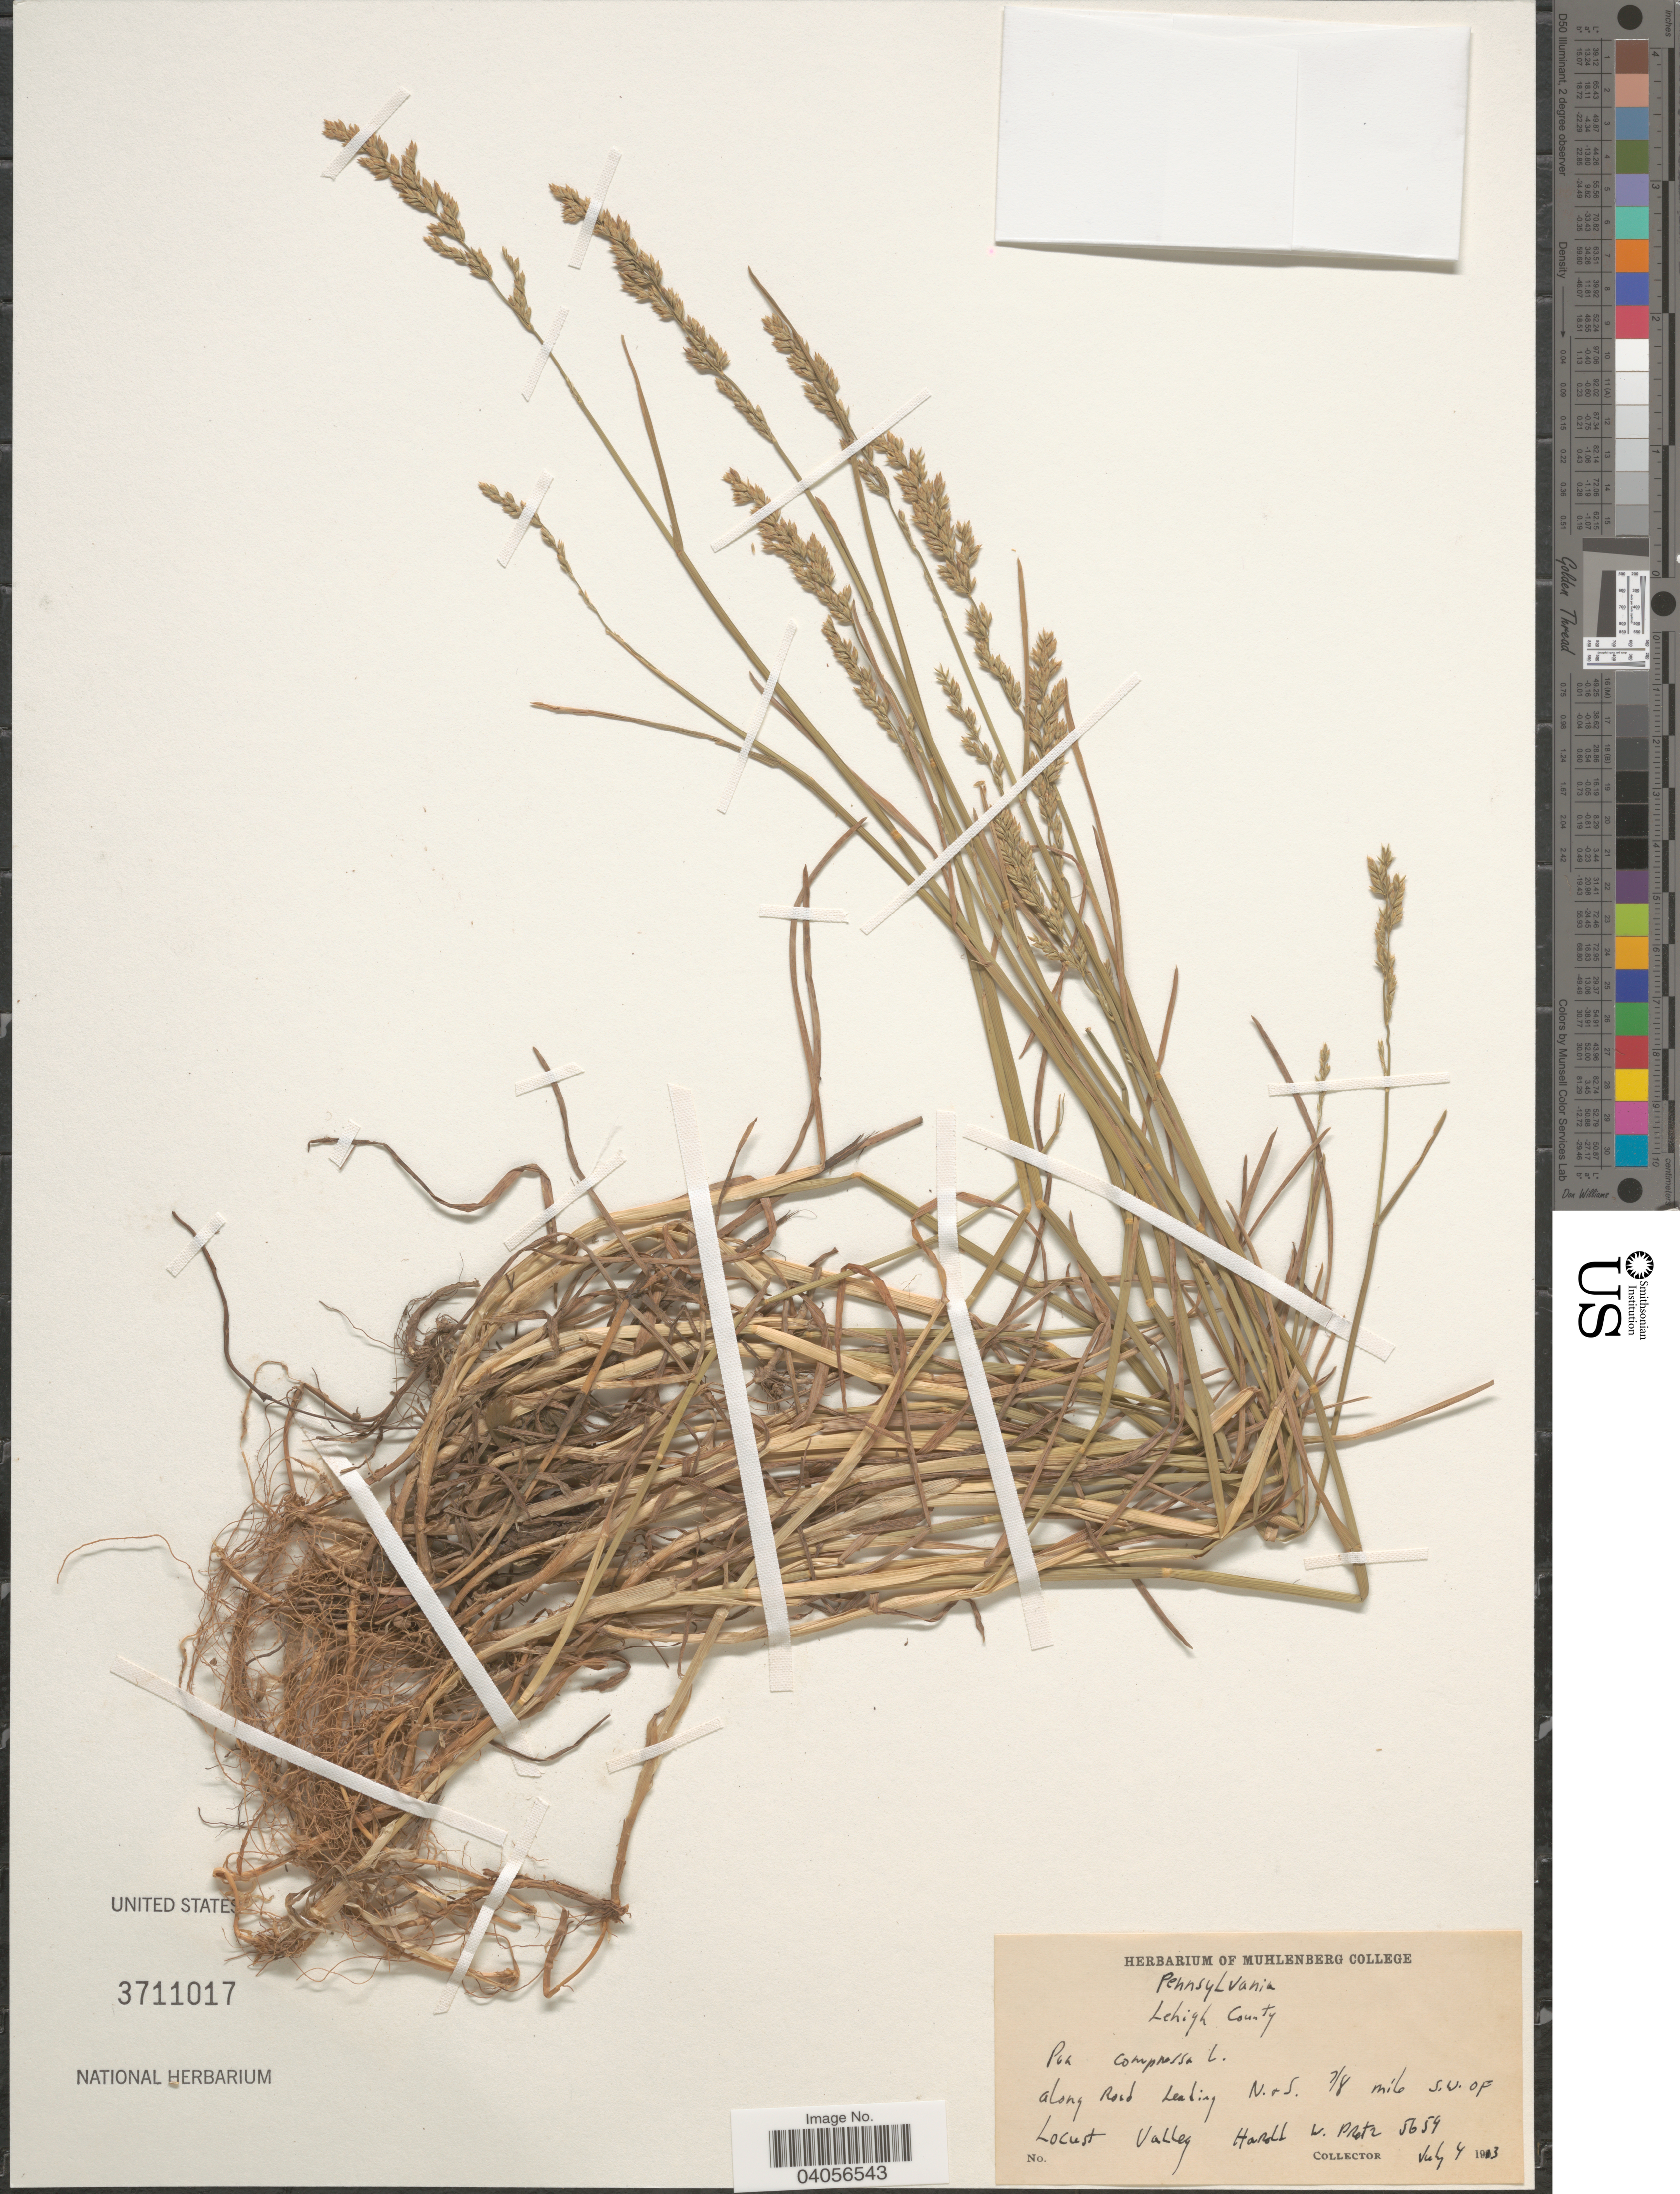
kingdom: Plantae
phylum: Tracheophyta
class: Liliopsida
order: Poales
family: Poaceae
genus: Poa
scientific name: Poa compressa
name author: L.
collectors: H. W. Pretz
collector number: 5654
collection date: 1903-07-04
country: United States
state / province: Pennsylvania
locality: Lehigh County. Along Road Leading N. & S. 7/8 miles s.w. of Locust Valley.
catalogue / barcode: US 3711017